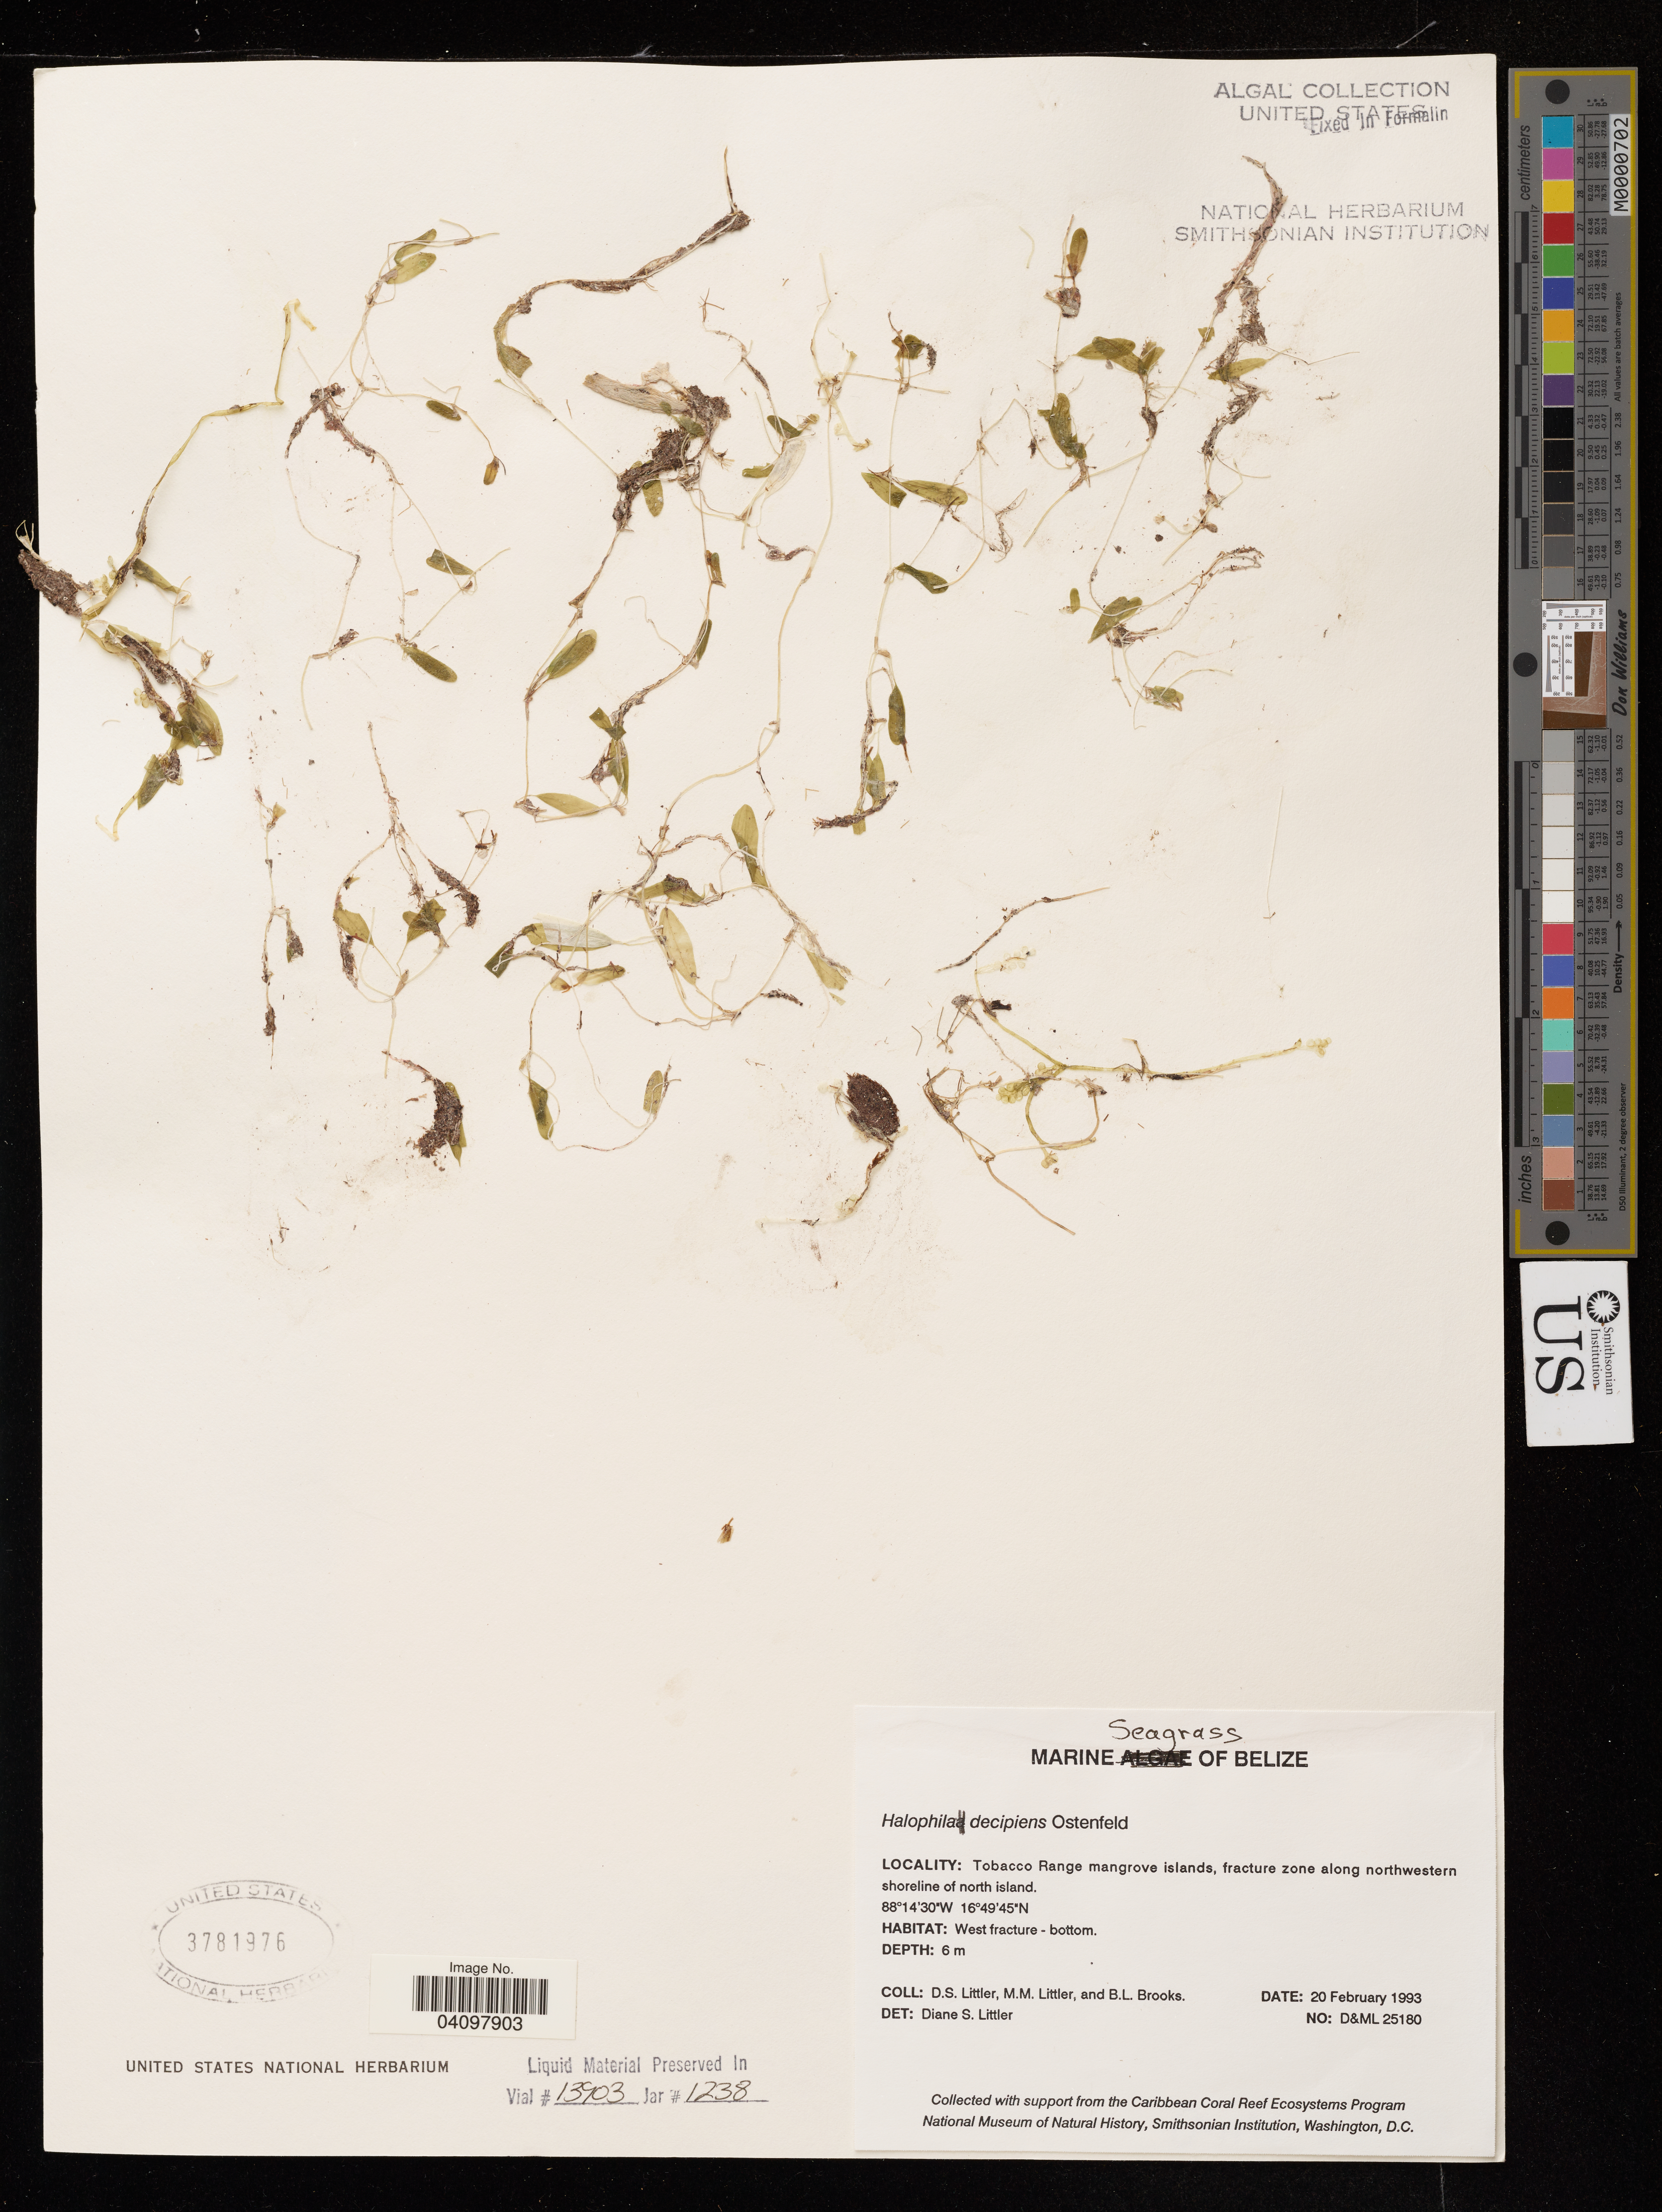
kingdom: Plantae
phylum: Tracheophyta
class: Liliopsida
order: Alismatales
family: Hydrocharitaceae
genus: Halophila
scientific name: Halophila decipiens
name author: Ostenf.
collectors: D. S. Littler, M. M. Littler & B. Brooks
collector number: D&ML 25180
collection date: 1993-02-20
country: Belize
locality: Tobacco Range mangrove islands, fracture zone along northwestern shoreline of north island.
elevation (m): -6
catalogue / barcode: US 3781976